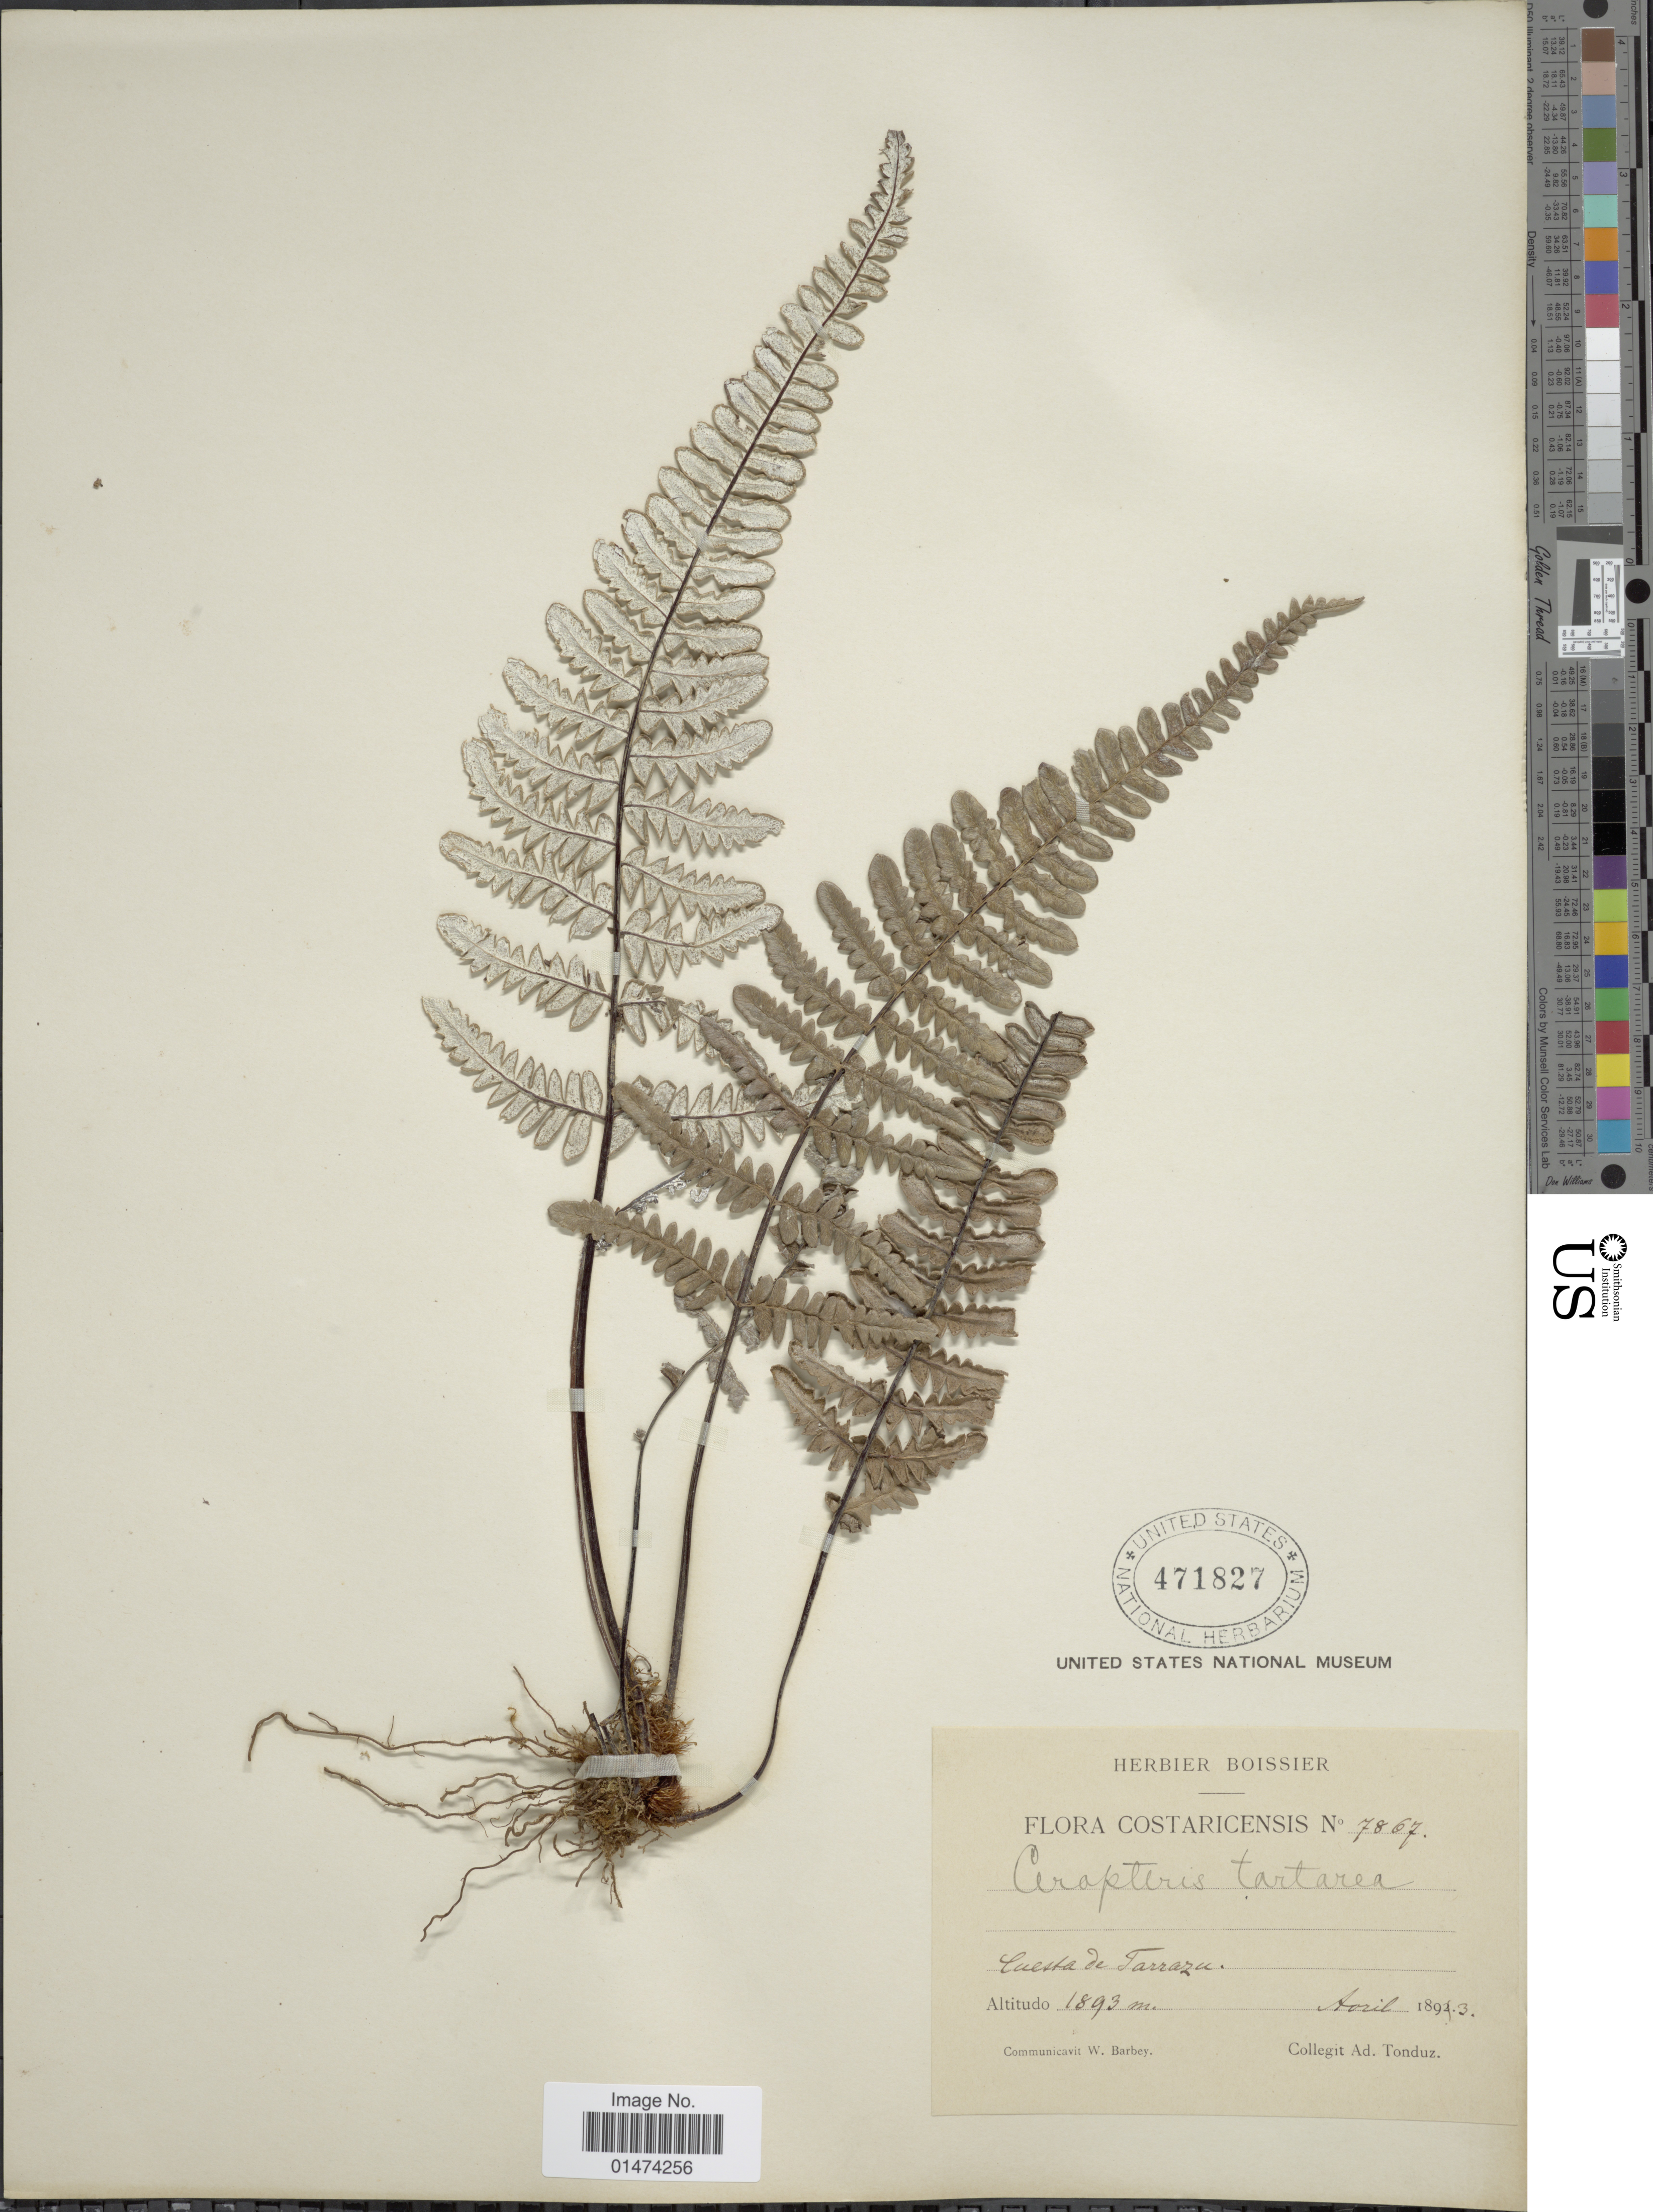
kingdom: Plantae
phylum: Tracheophyta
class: Polypodiopsida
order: Polypodiales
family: Pteridaceae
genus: Pityrogramma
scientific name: Pityrogramma tartarea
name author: (Cav.) Maxon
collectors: A. Tonduz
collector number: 7867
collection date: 1893-04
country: Costa Rica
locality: Cuesta de Tarrazu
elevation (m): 1893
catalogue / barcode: US 471827